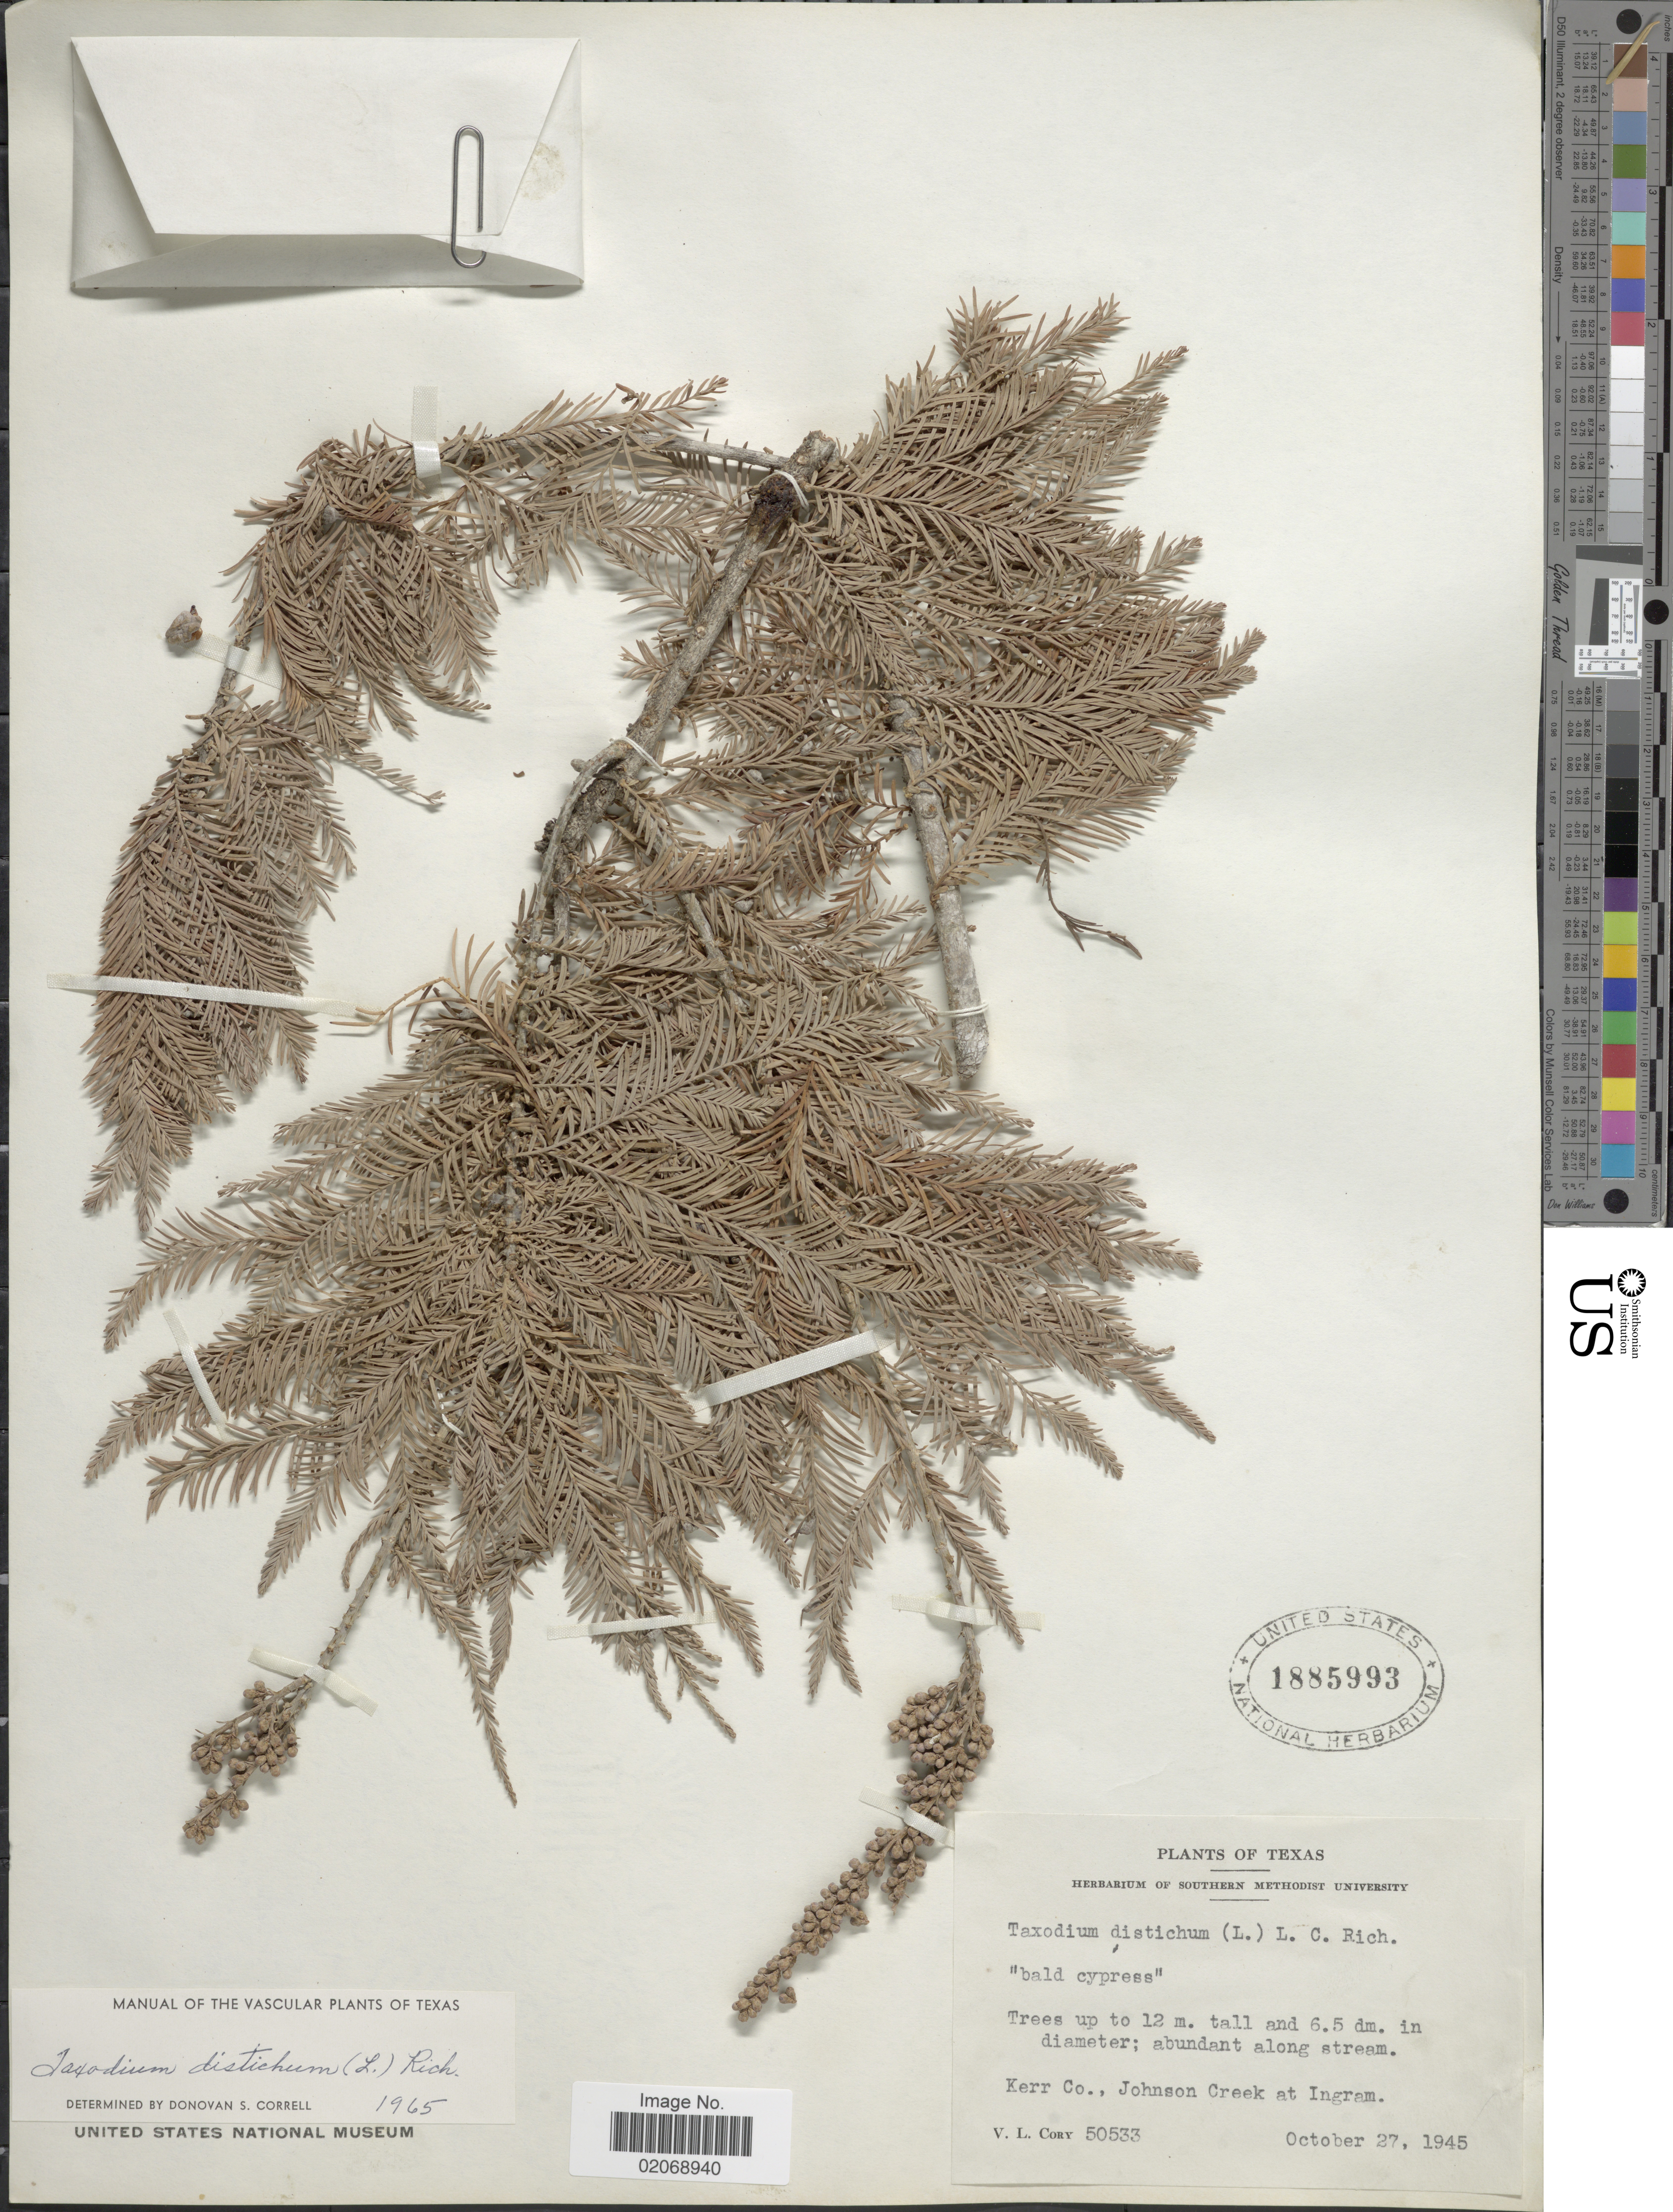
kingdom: Plantae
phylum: Tracheophyta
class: Pinopsida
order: Pinales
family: Cupressaceae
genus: Taxodium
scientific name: Taxodium distichum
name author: (L.) Rich.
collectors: V. Cory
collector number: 50533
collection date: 1945-10-27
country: United States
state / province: Texas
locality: Kerr. Co. Johnson Creek at Ingram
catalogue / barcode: US 1885993